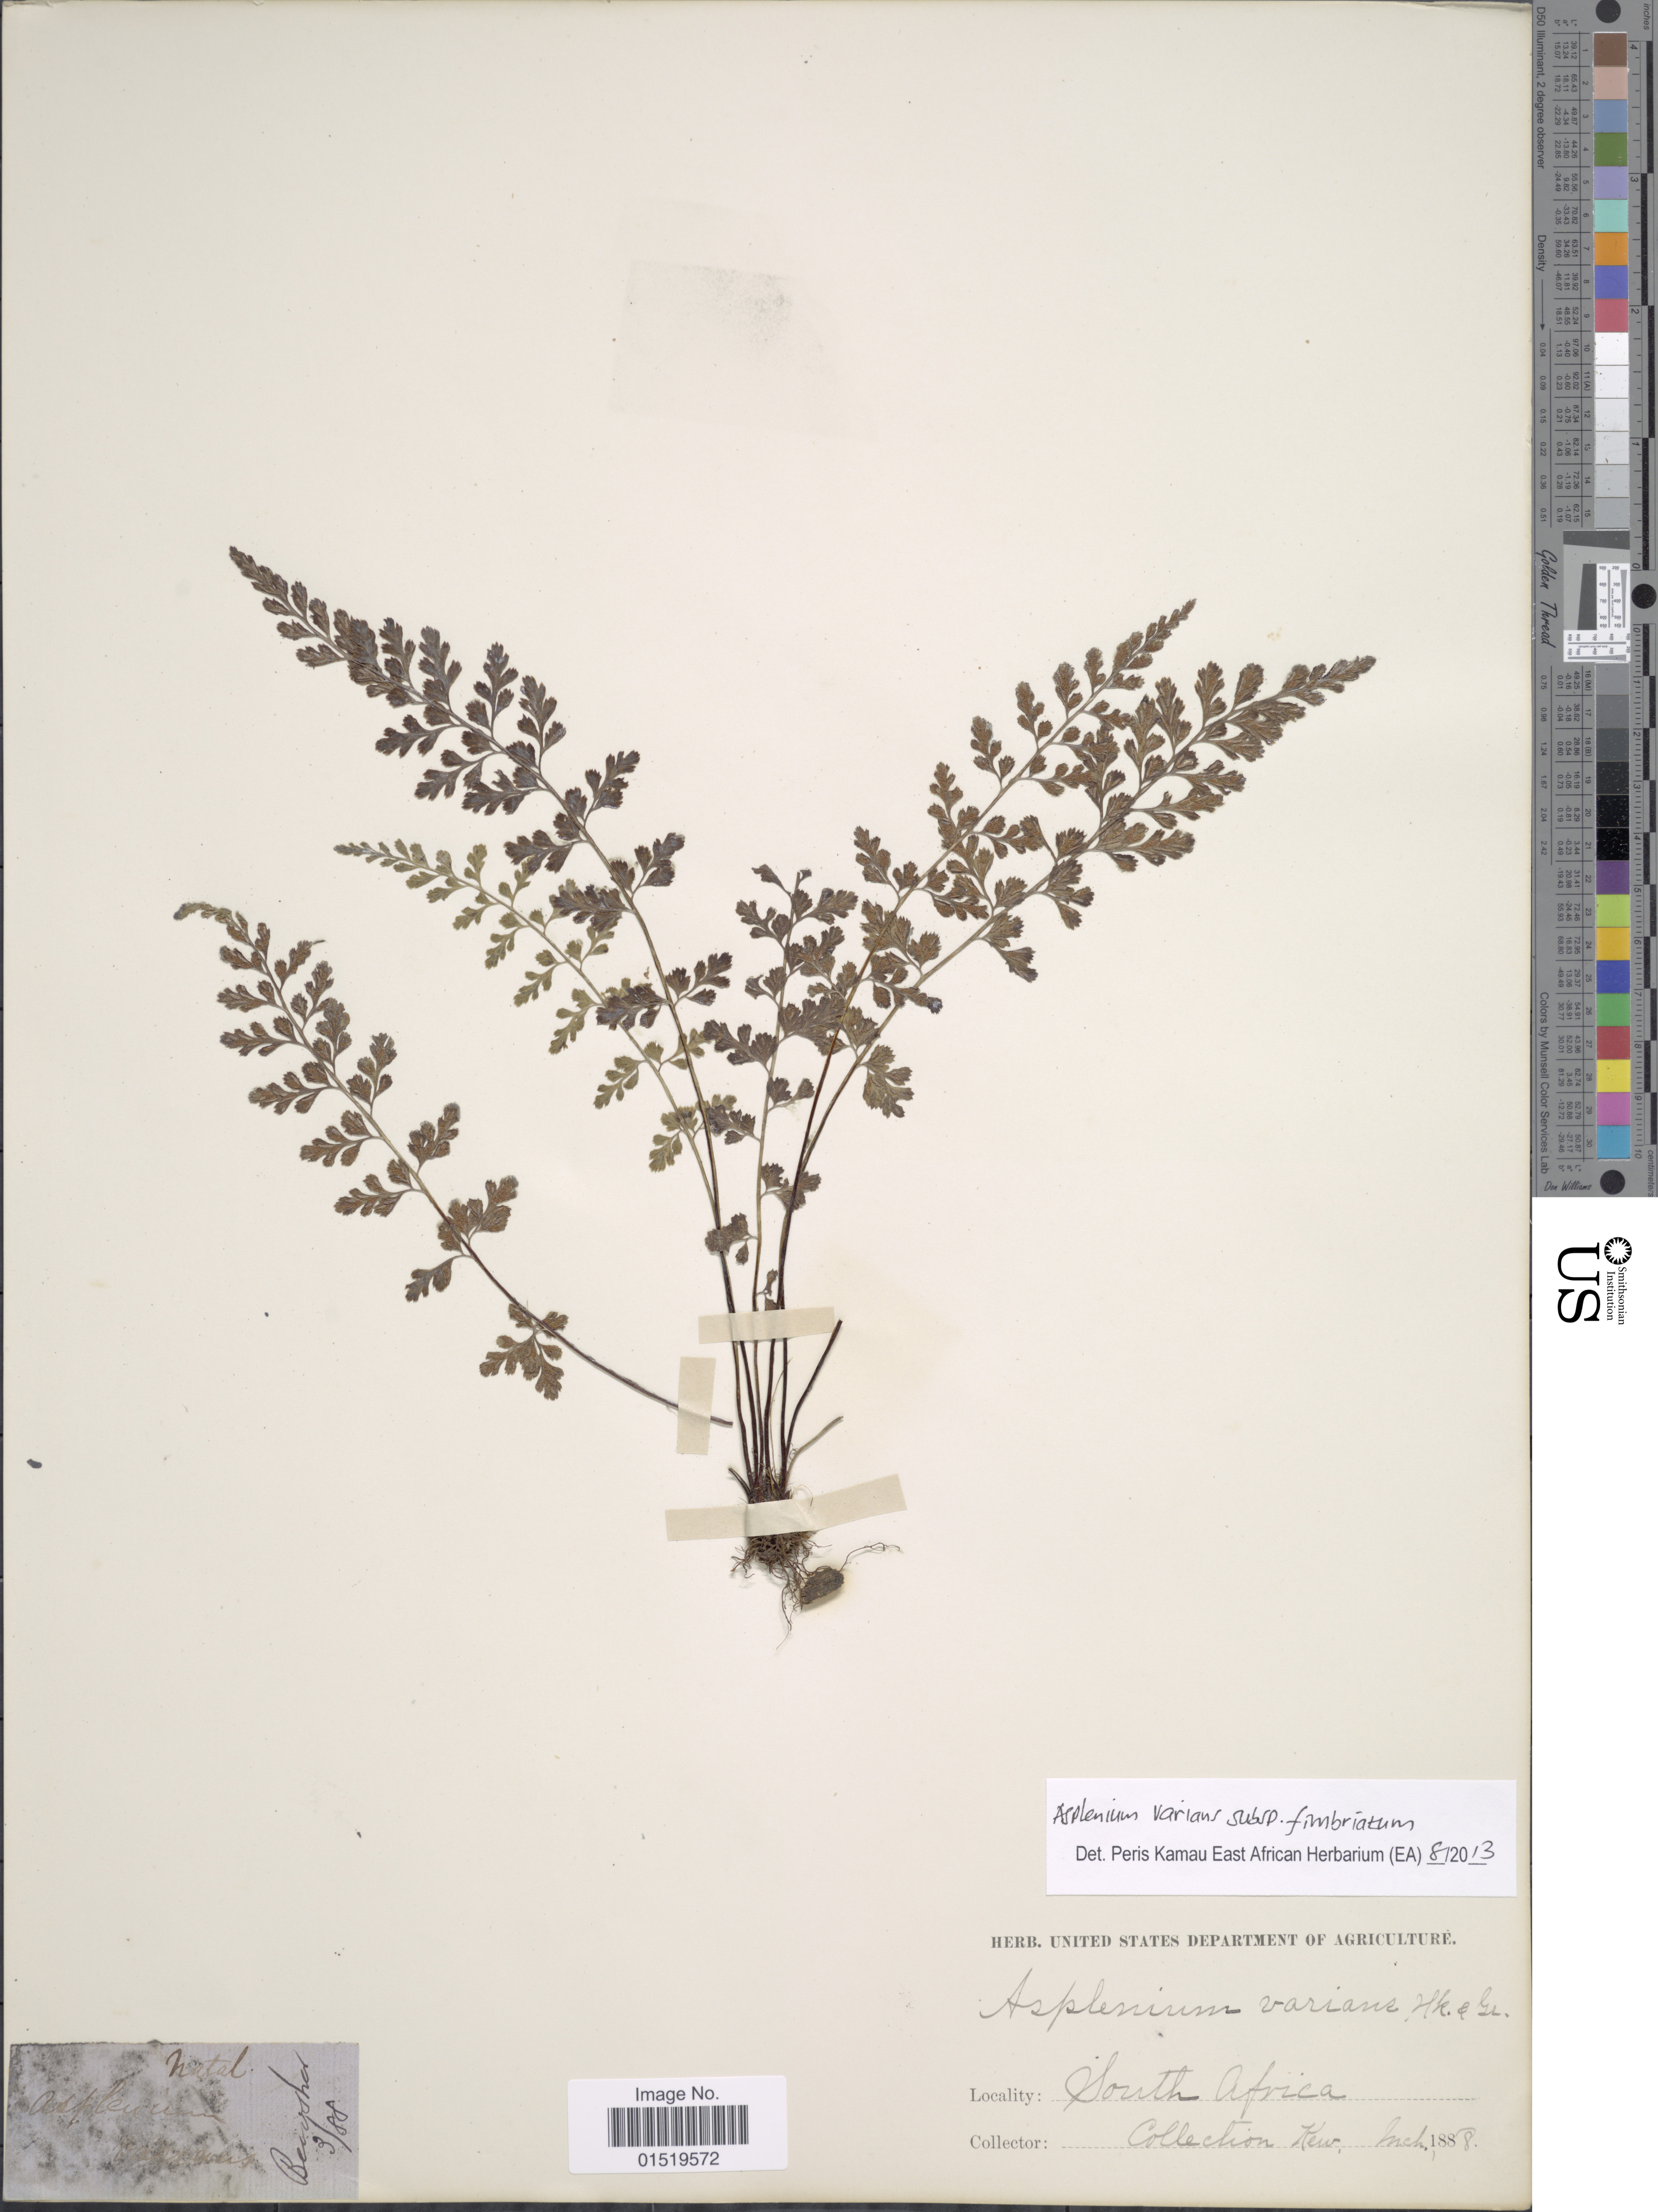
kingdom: Plantae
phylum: Tracheophyta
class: Polypodiopsida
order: Polypodiales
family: Aspleniaceae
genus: Asplenium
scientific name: Asplenium varians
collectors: C. Bewsher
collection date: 1888-03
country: South Africa